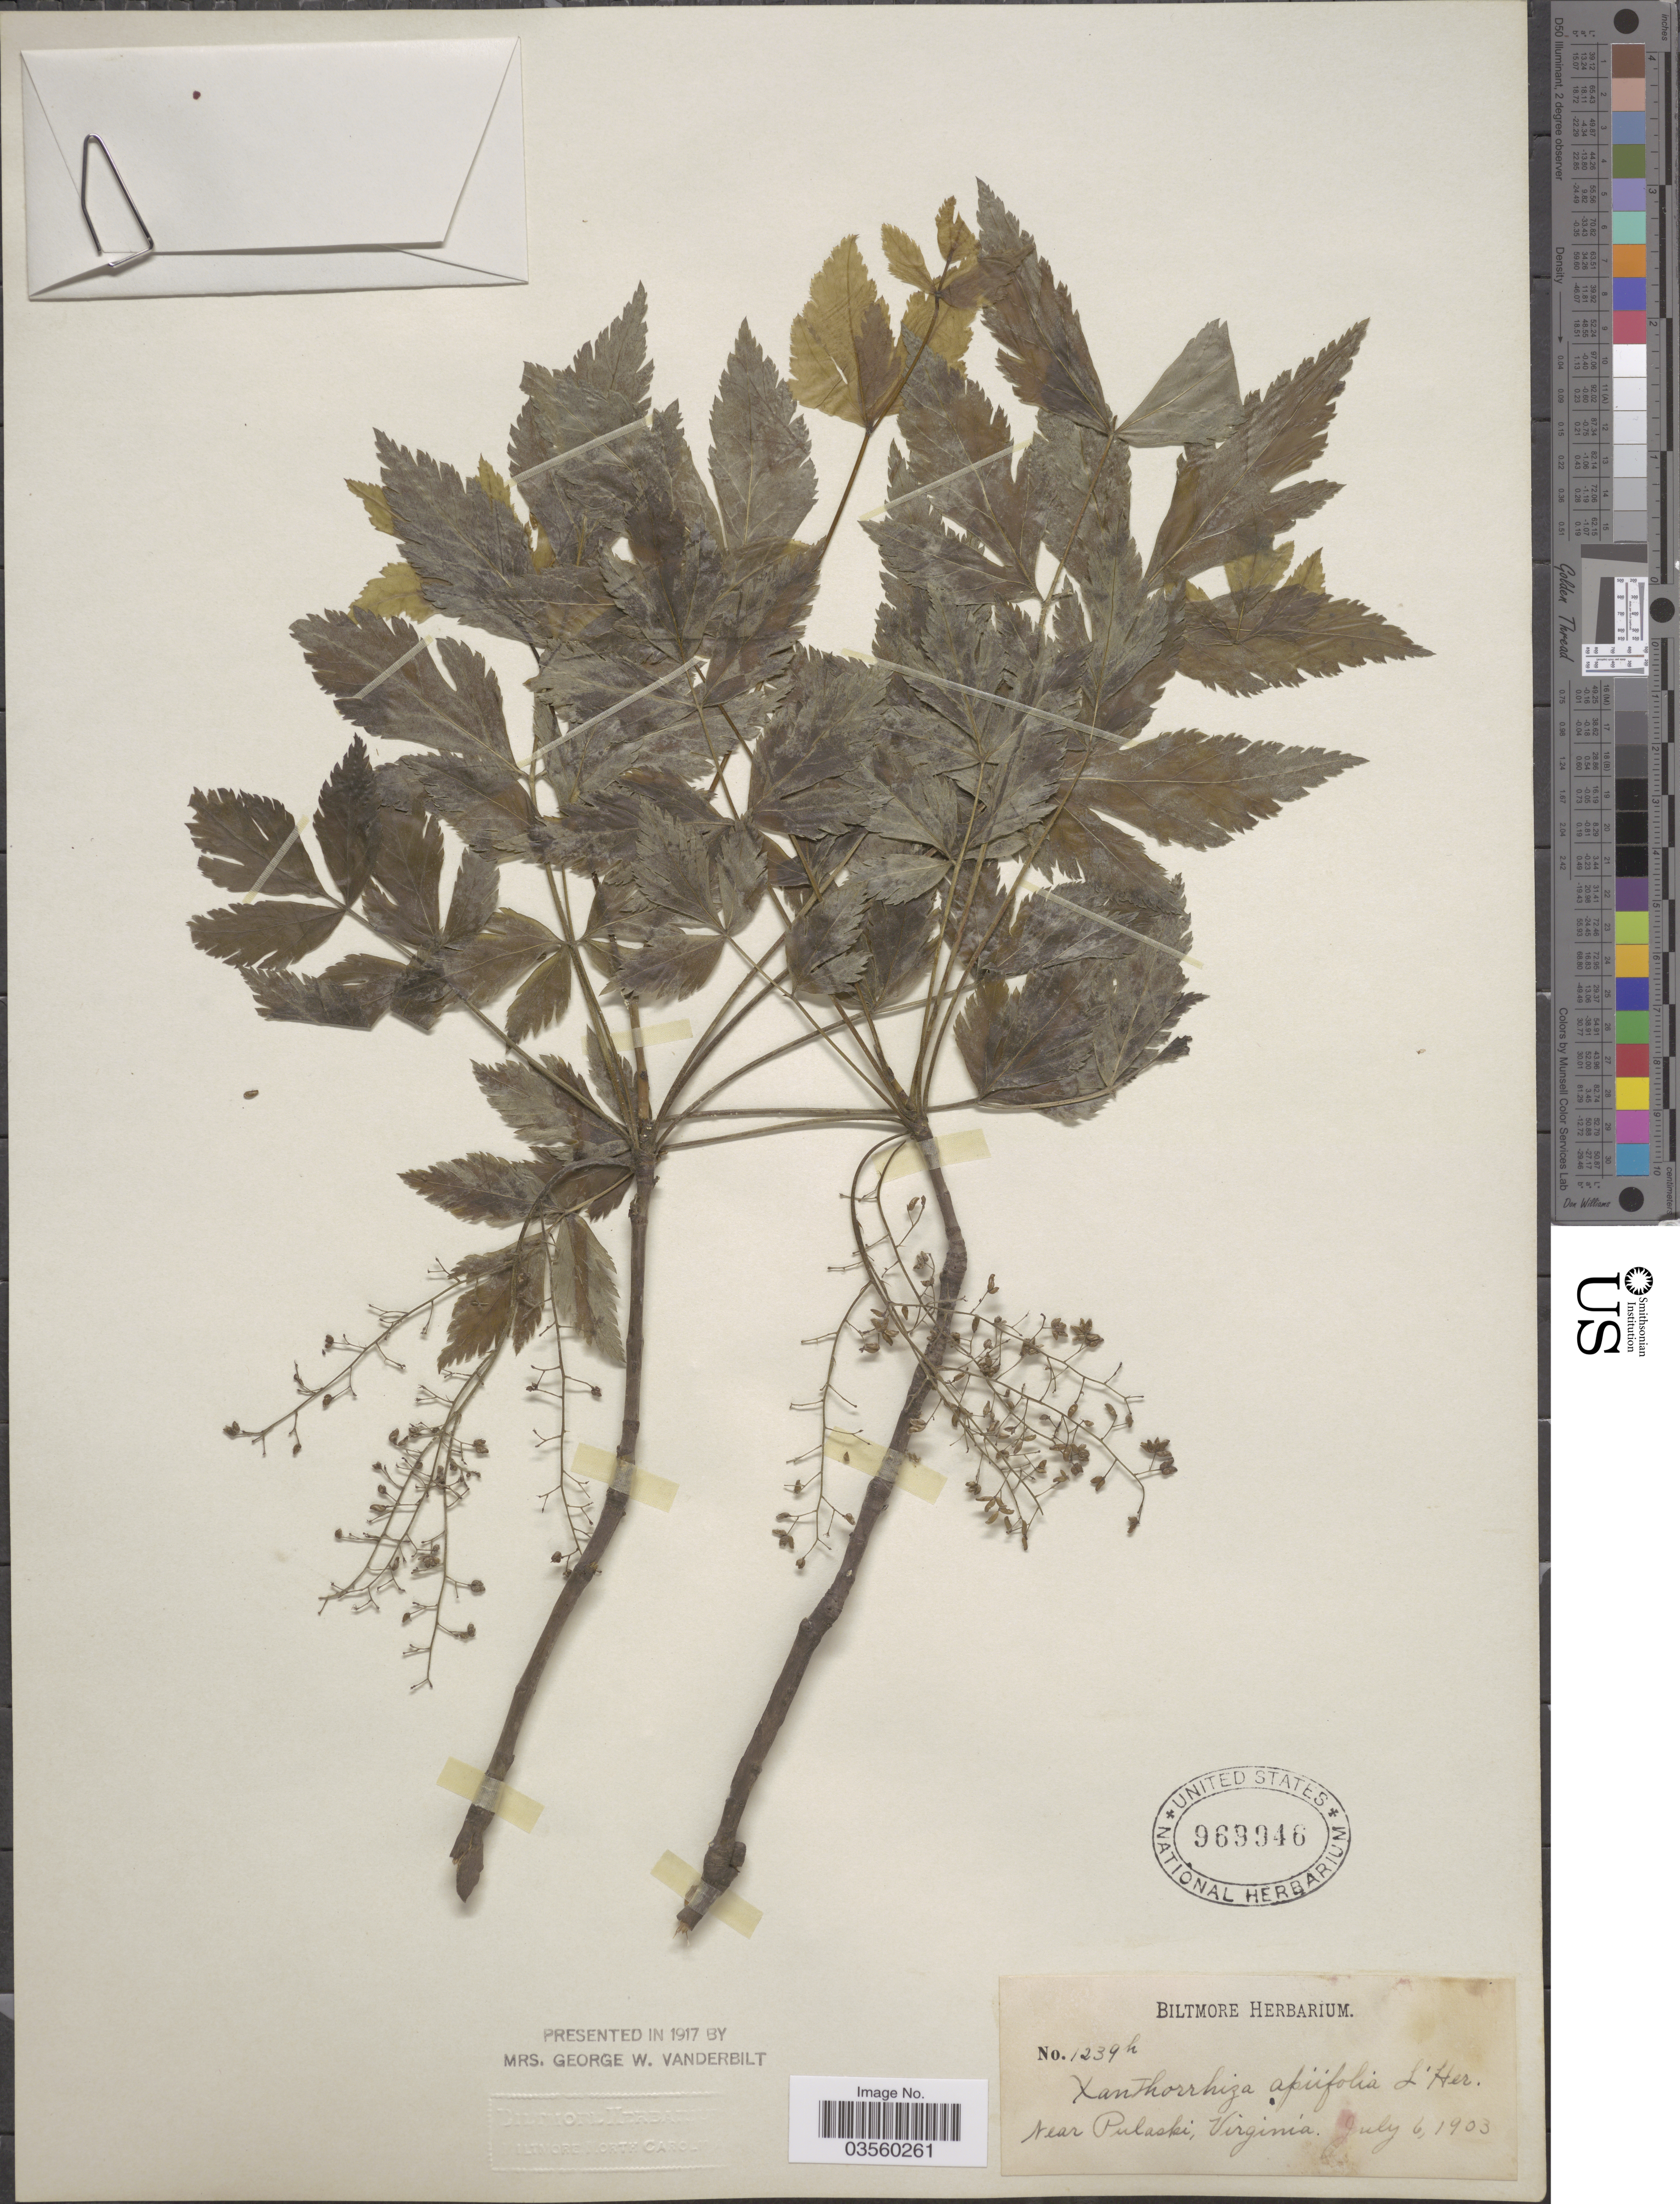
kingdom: Plantae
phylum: Tracheophyta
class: Magnoliopsida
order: Ranunculales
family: Ranunculaceae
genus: Xanthorhiza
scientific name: Xanthorhiza apiifolia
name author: L'Hér.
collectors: ex herb. Biltmore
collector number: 1239h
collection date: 1903-07-06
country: United States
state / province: Virginia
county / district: Pulaski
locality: Near Pulaski.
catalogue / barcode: US 969946